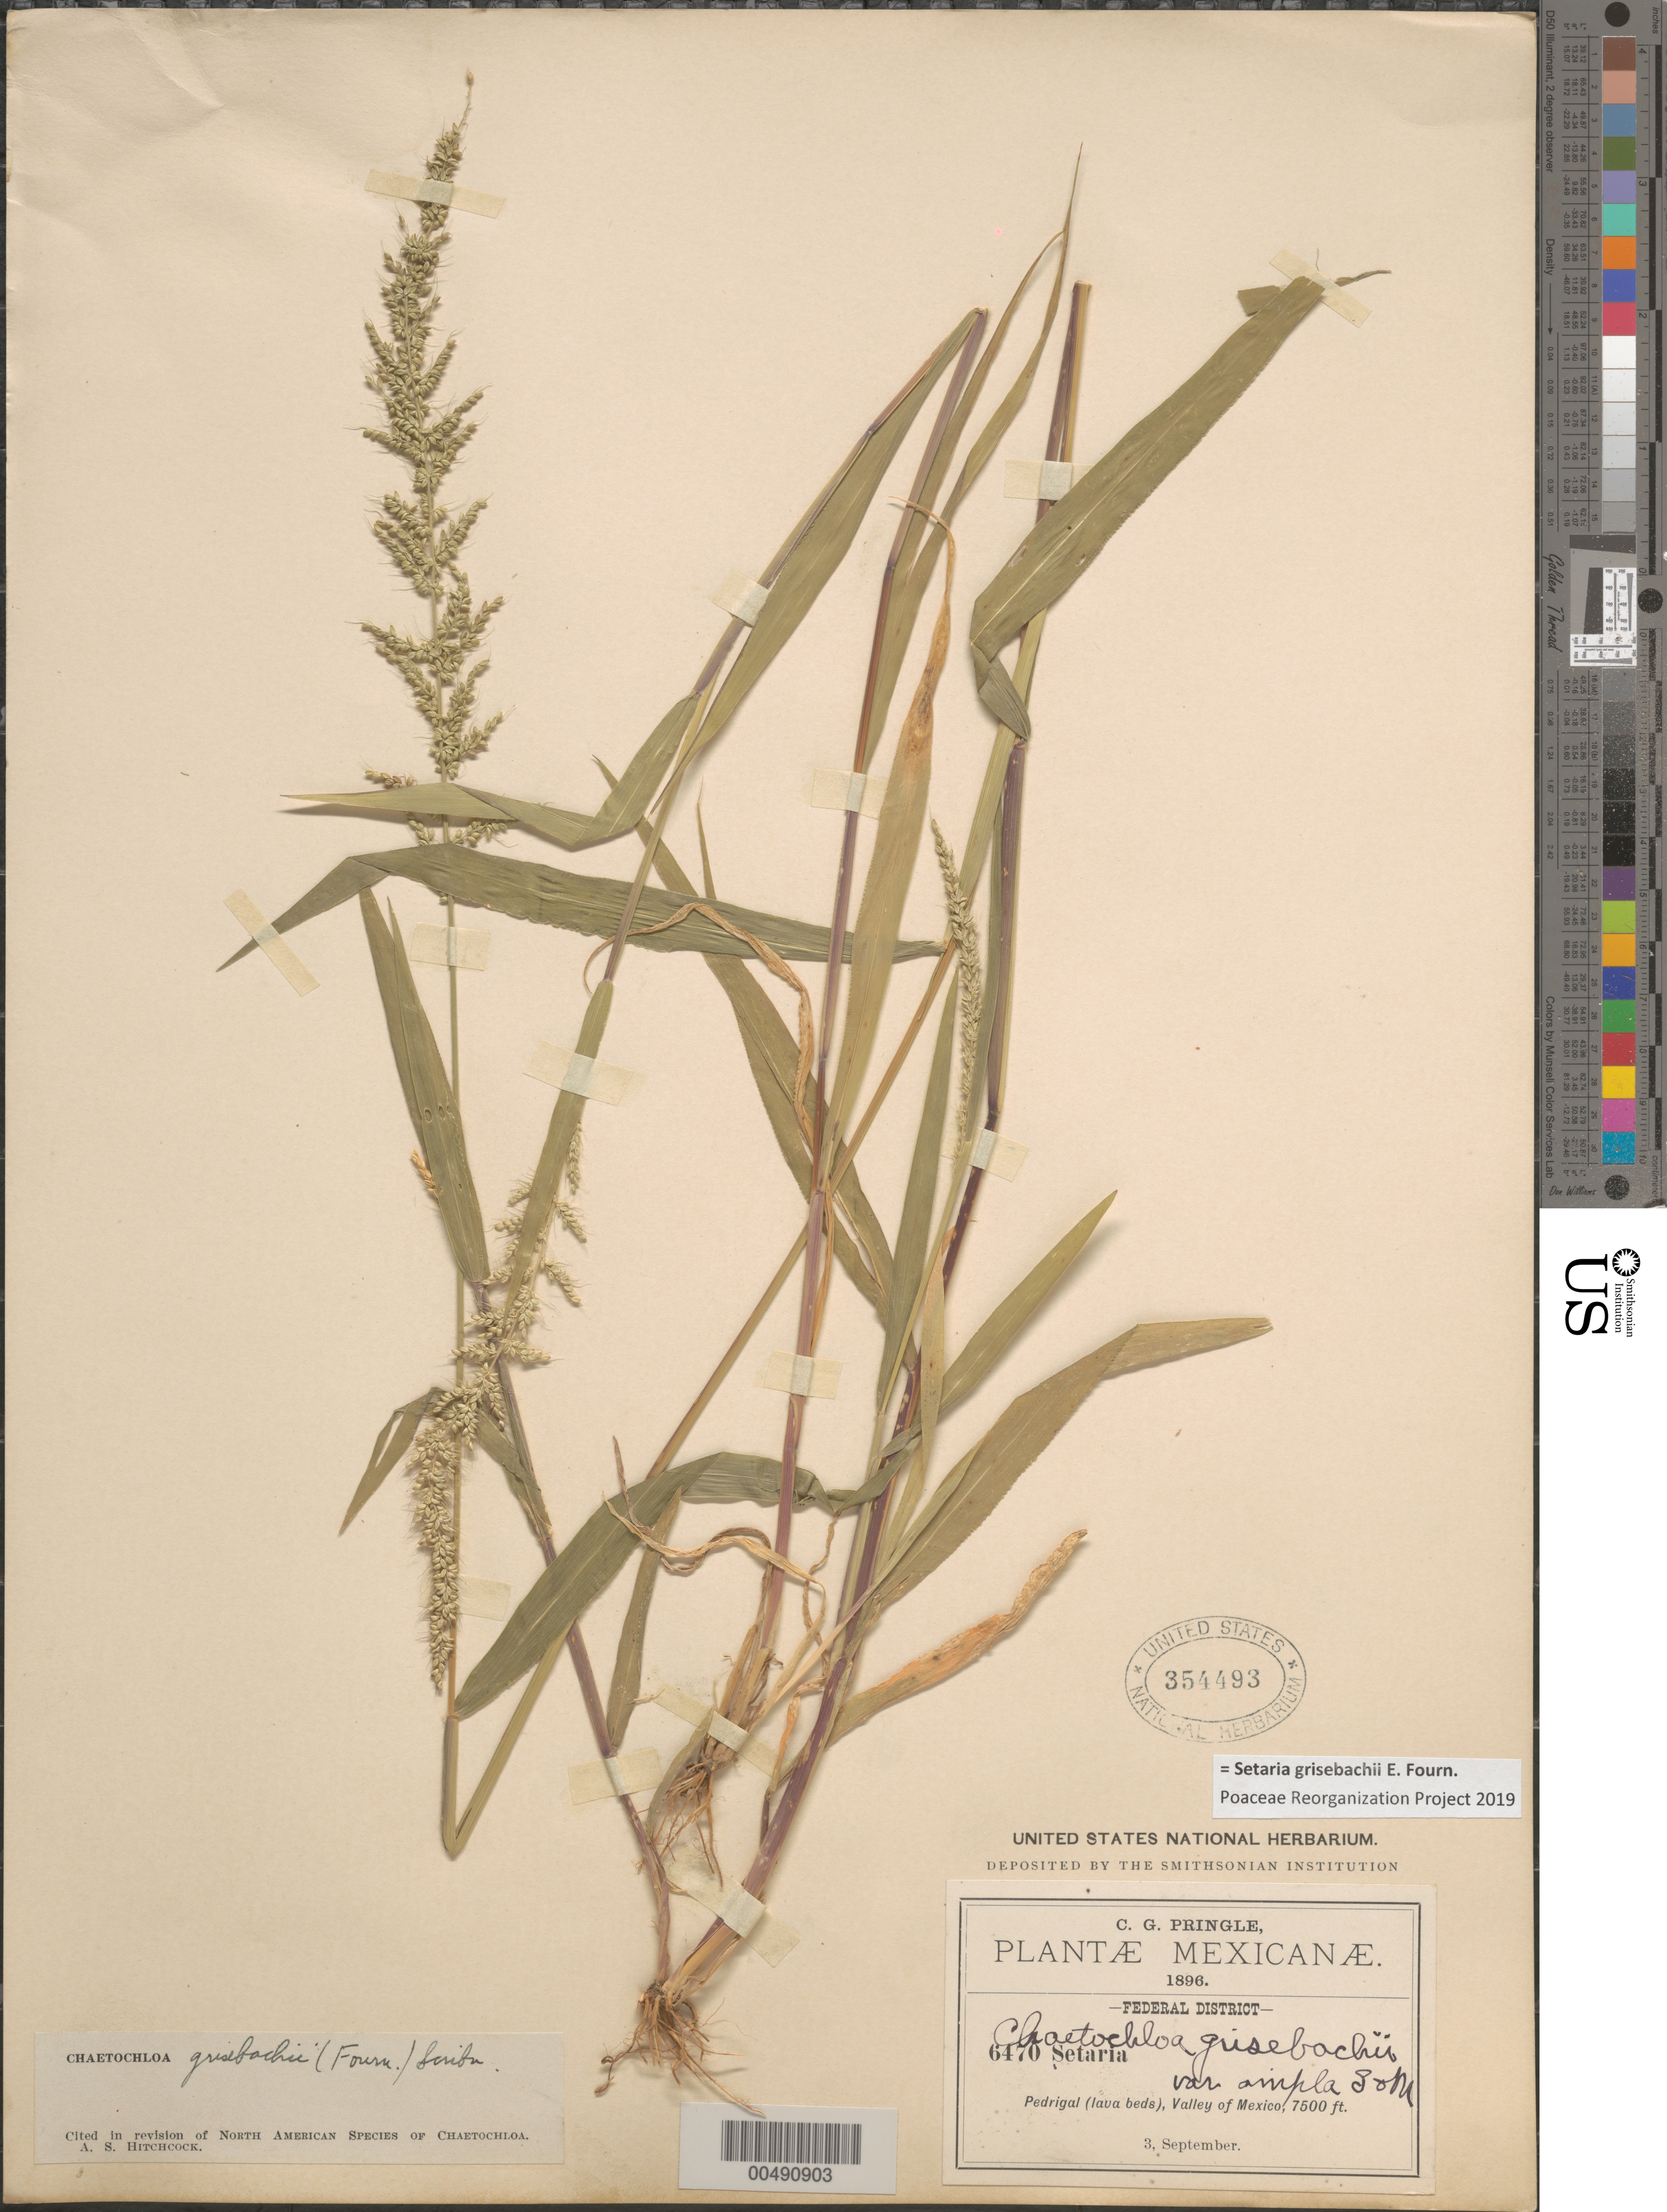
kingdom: Plantae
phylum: Tracheophyta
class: Liliopsida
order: Poales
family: Poaceae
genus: Setaria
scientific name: Setaria grisebachii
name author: E. Fourn.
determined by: Poaceae Reorganization Project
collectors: C. G. Pringle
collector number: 6470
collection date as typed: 3 Sep 1896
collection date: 1896-09-03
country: Mexico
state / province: Distrito Federal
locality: Pedrigal, Valley of Mexico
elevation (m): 2286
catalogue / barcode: US 354493